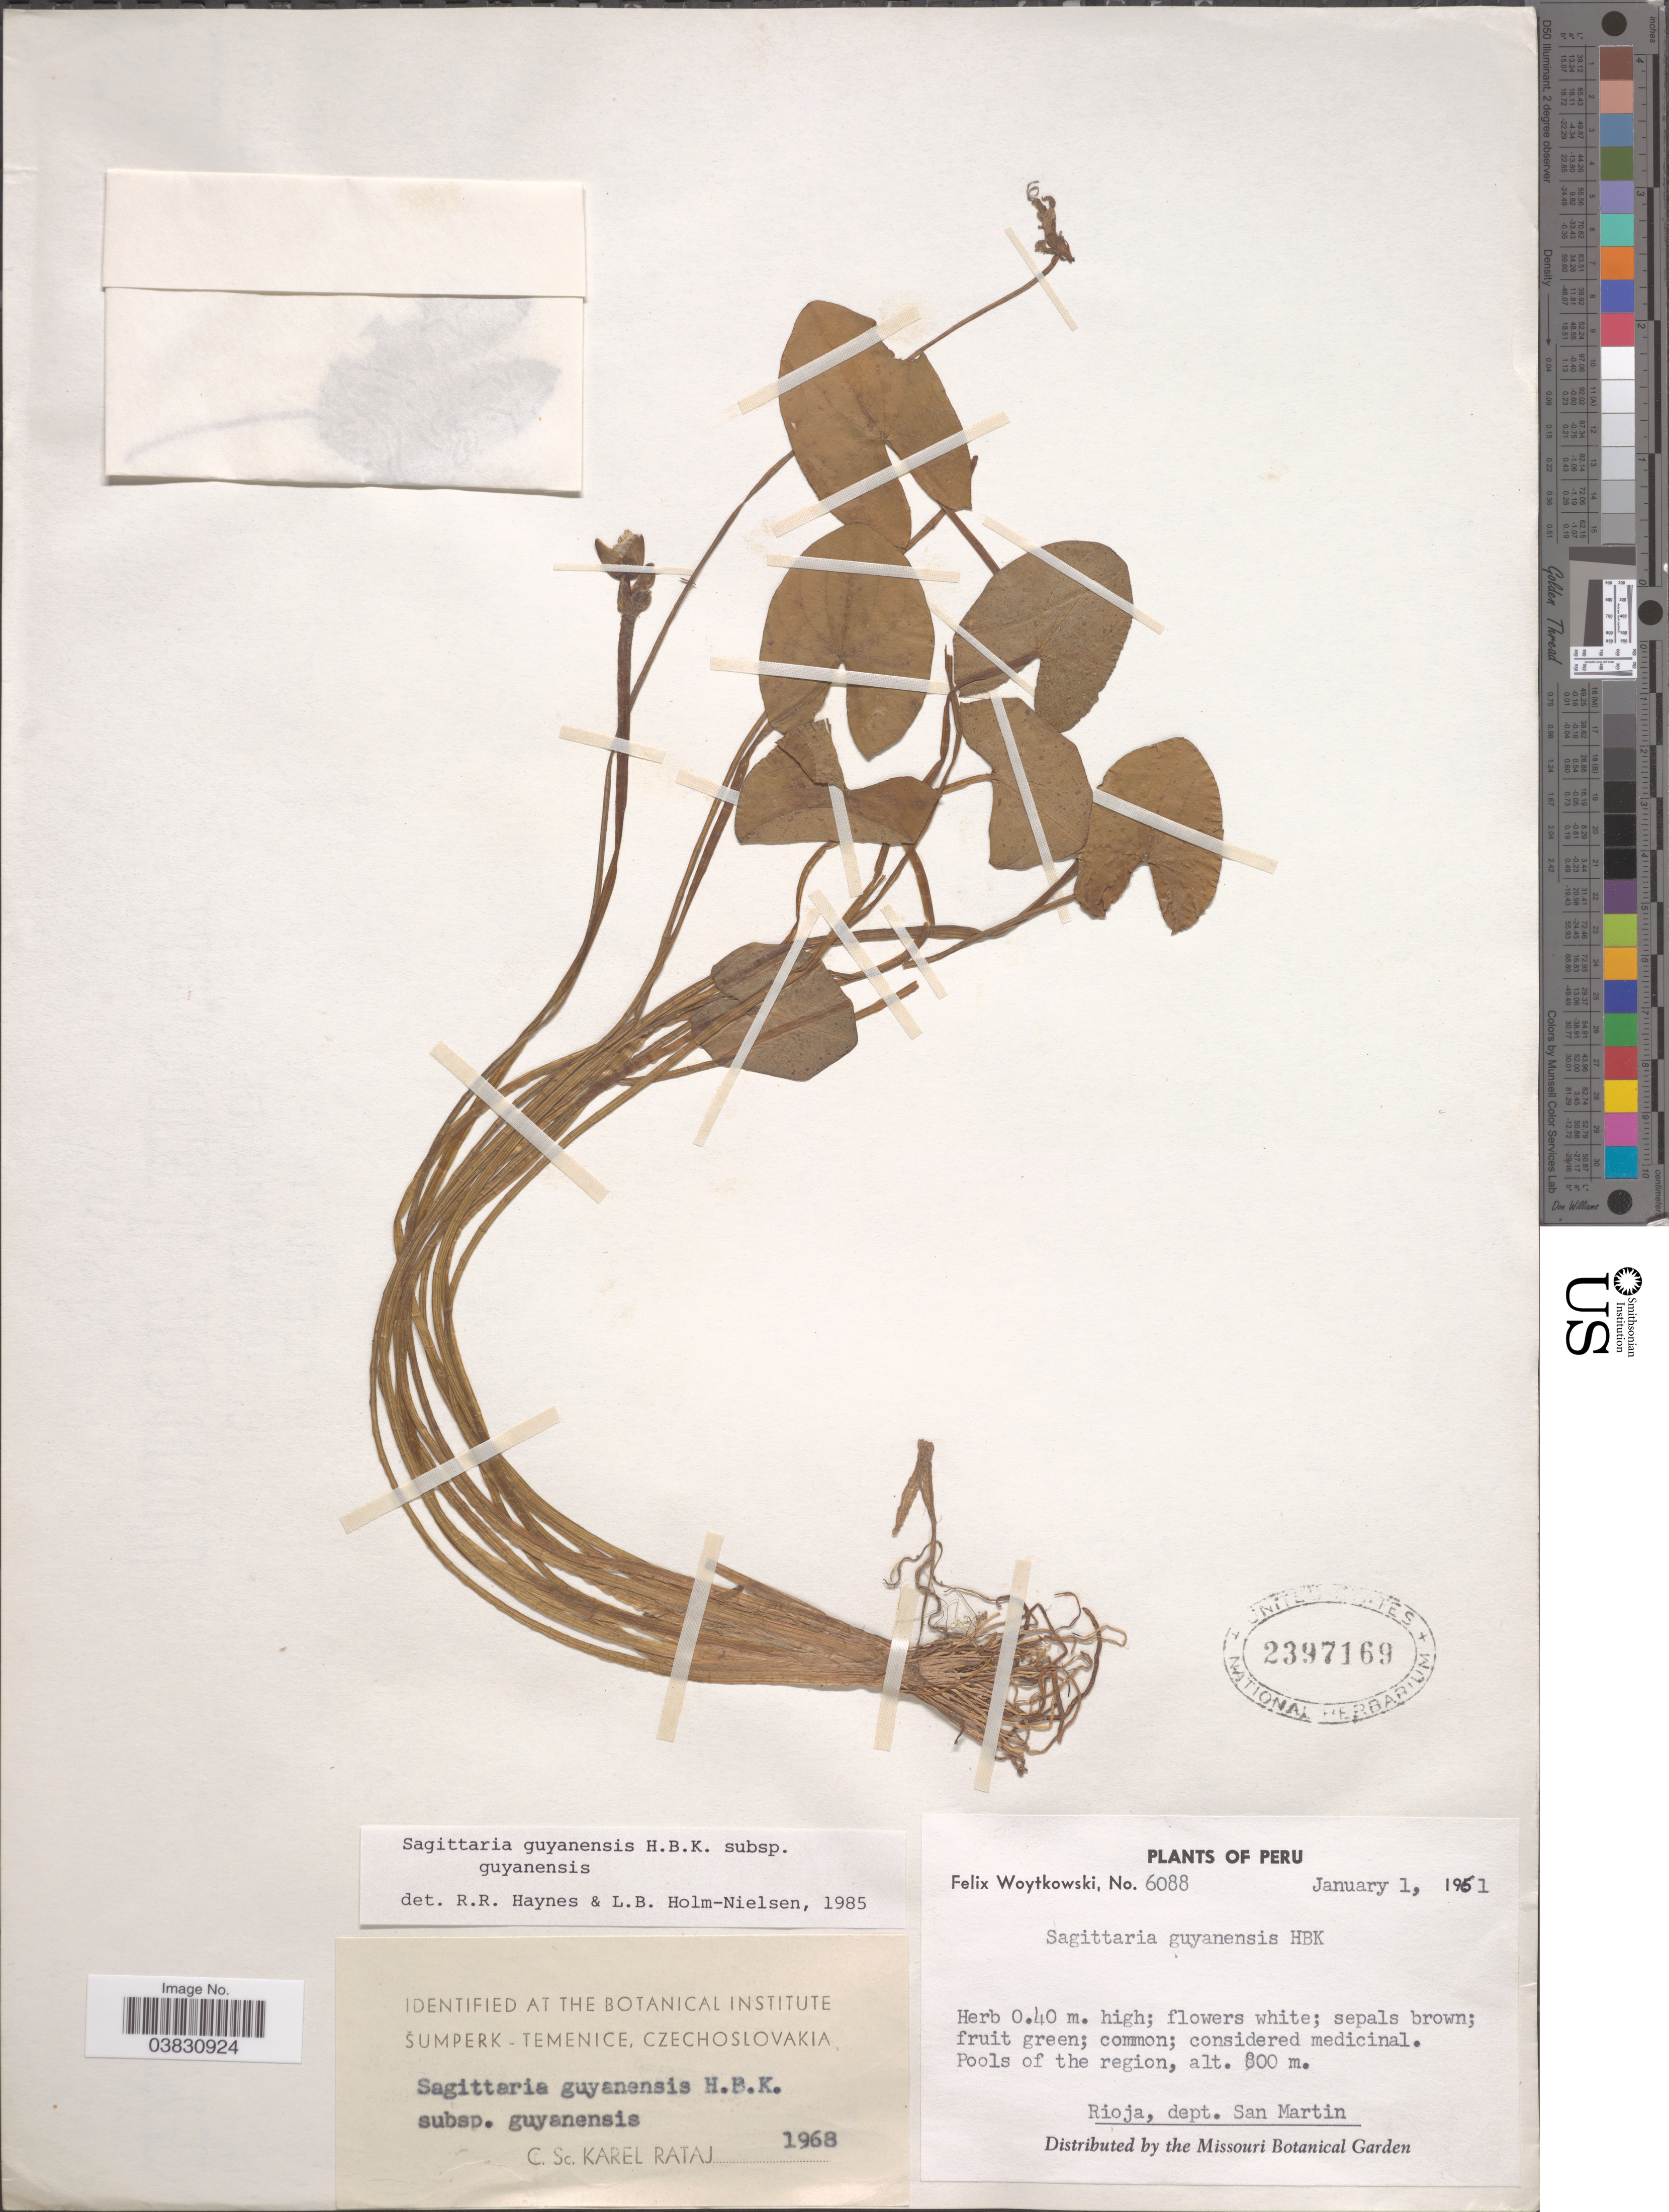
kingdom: Plantae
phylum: Tracheophyta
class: Liliopsida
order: Alismatales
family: Alismataceae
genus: Sagittaria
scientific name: Sagittaria guayanensis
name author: Kunth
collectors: F. Woytkowski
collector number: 6088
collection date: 1961-01-01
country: Peru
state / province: San Martín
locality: Pools of the region. Rioja, dept. San Martin.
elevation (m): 800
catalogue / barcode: US 2397169